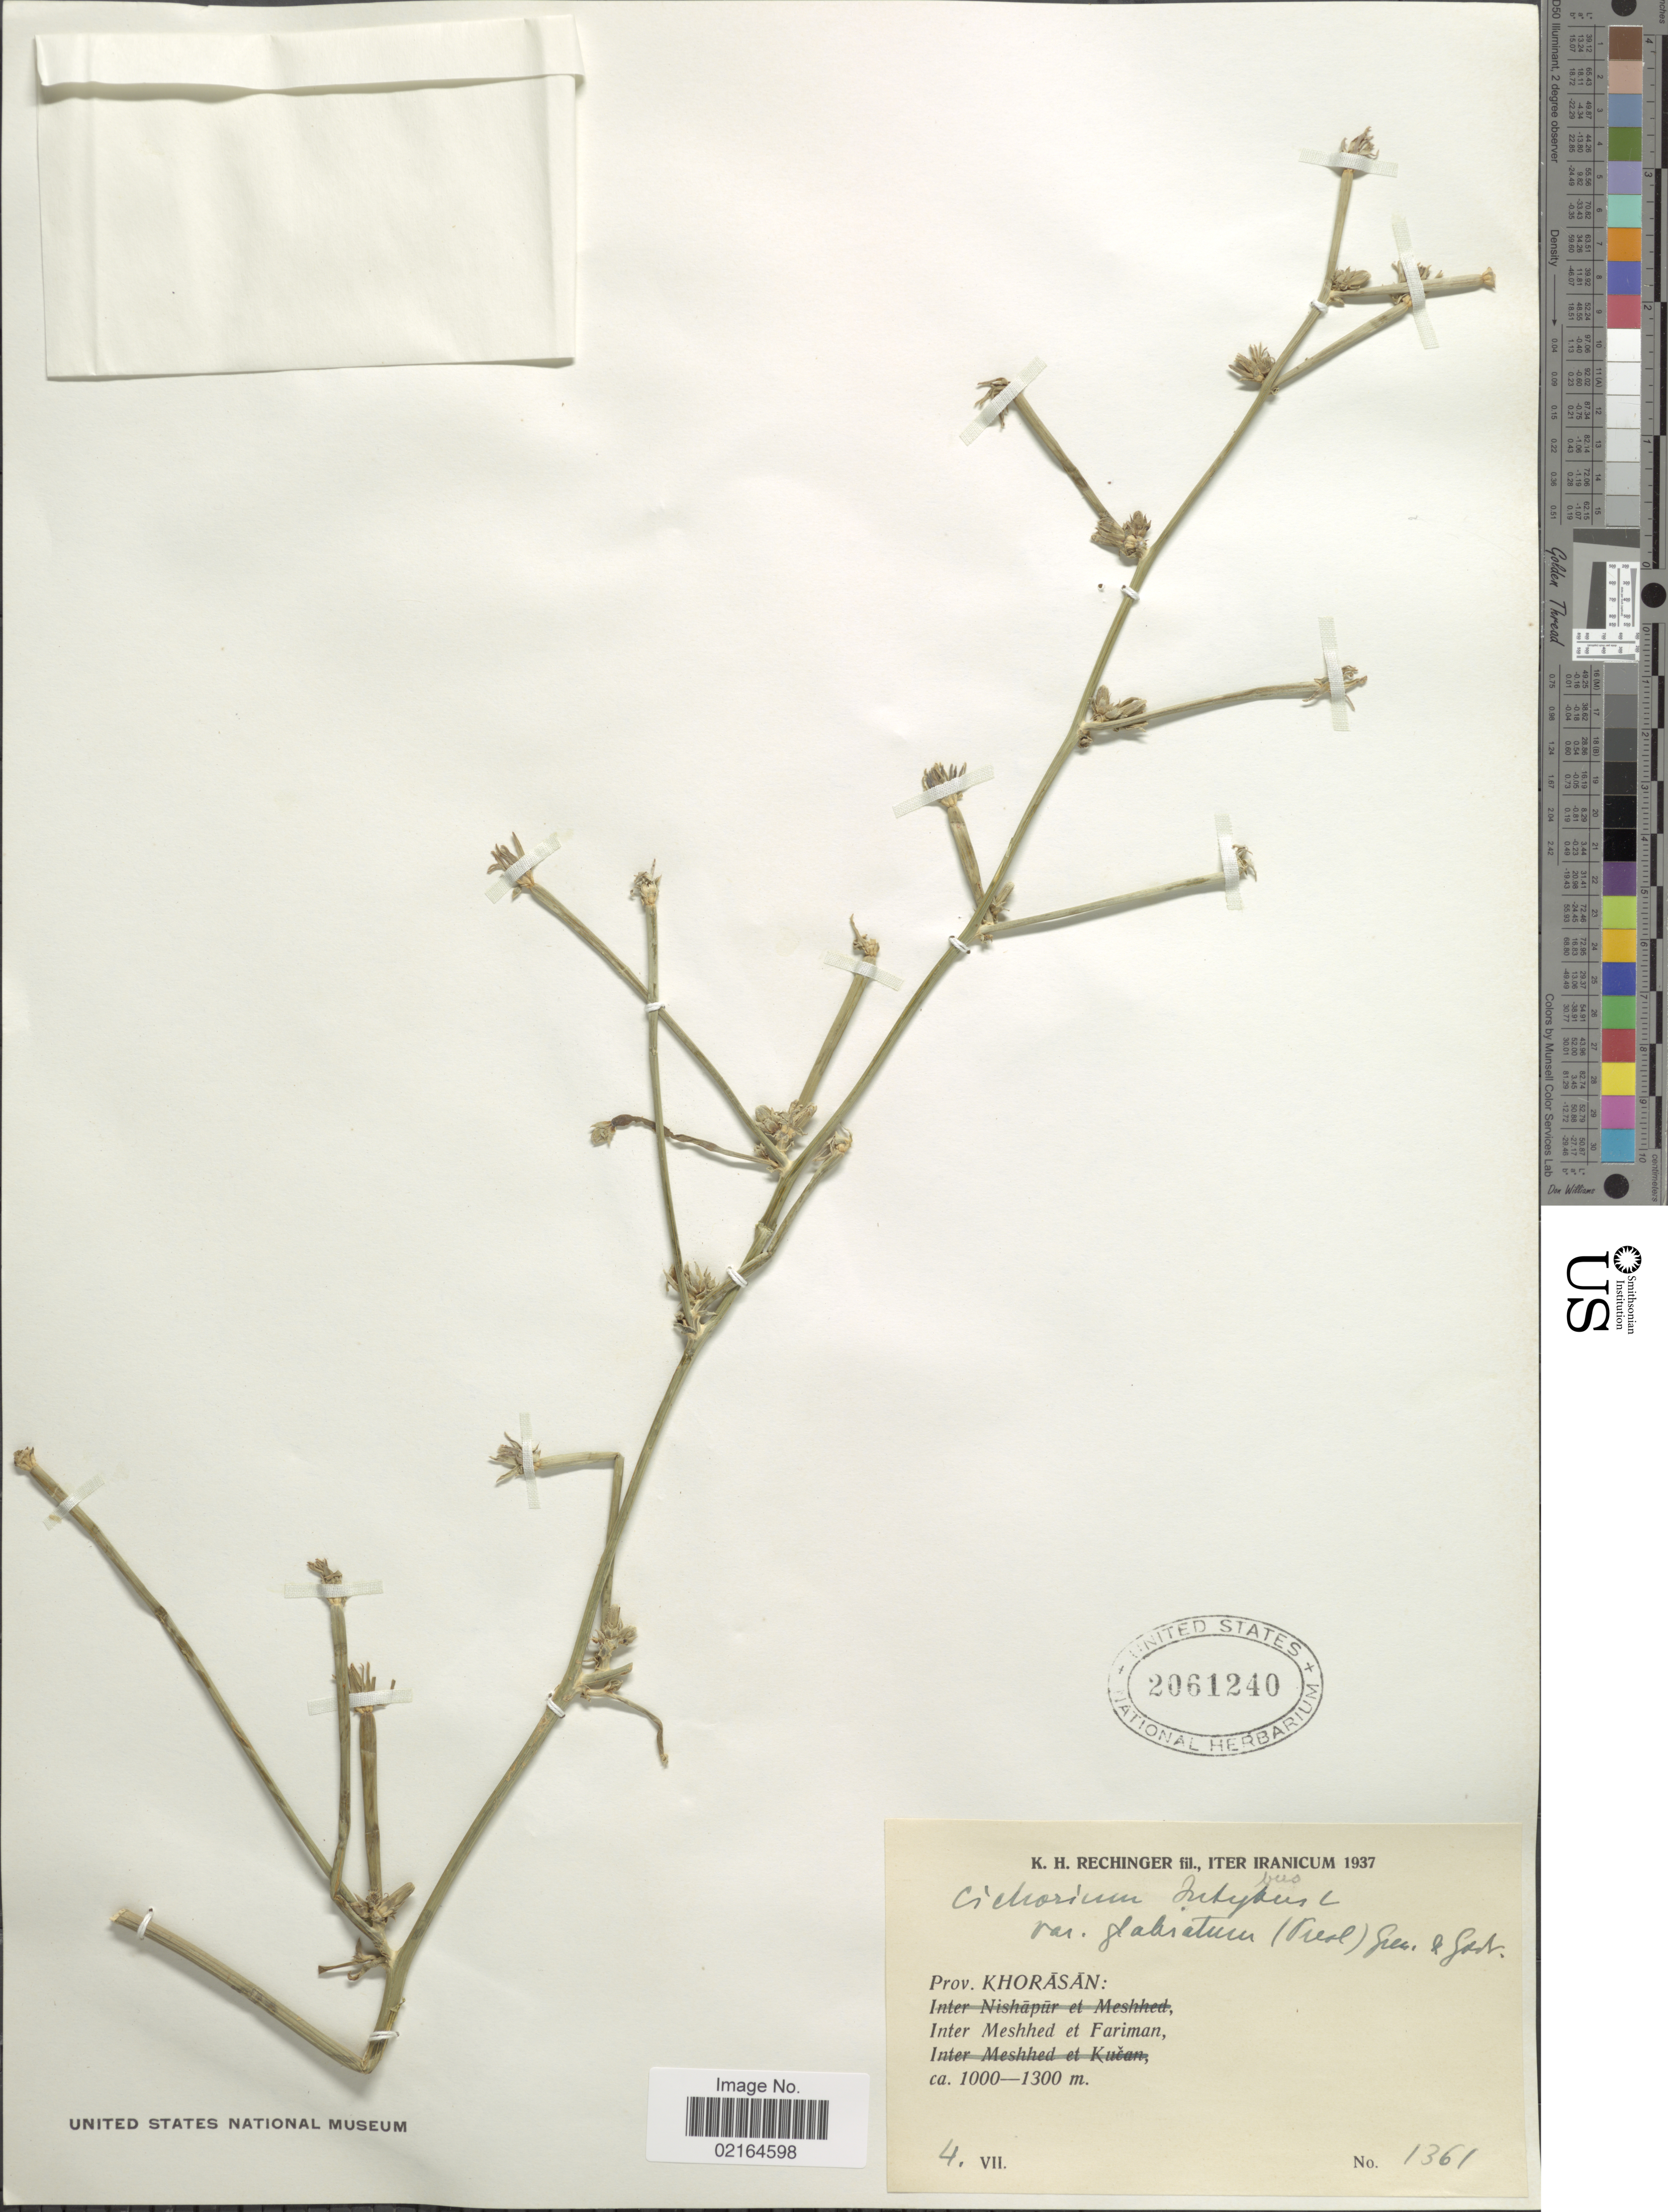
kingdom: Plantae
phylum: Tracheophyta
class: Magnoliopsida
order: Asterales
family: Asteraceae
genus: Cichorium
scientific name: Cichorium intybus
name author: L.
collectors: K. H. Rechinger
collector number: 1361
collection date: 1937-07-04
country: Iran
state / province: Khorasan [obsolete]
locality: Iter Iranicum, Prov. Khorasan: Inter Meshhed et Fariman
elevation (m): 1000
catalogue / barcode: US 2061240